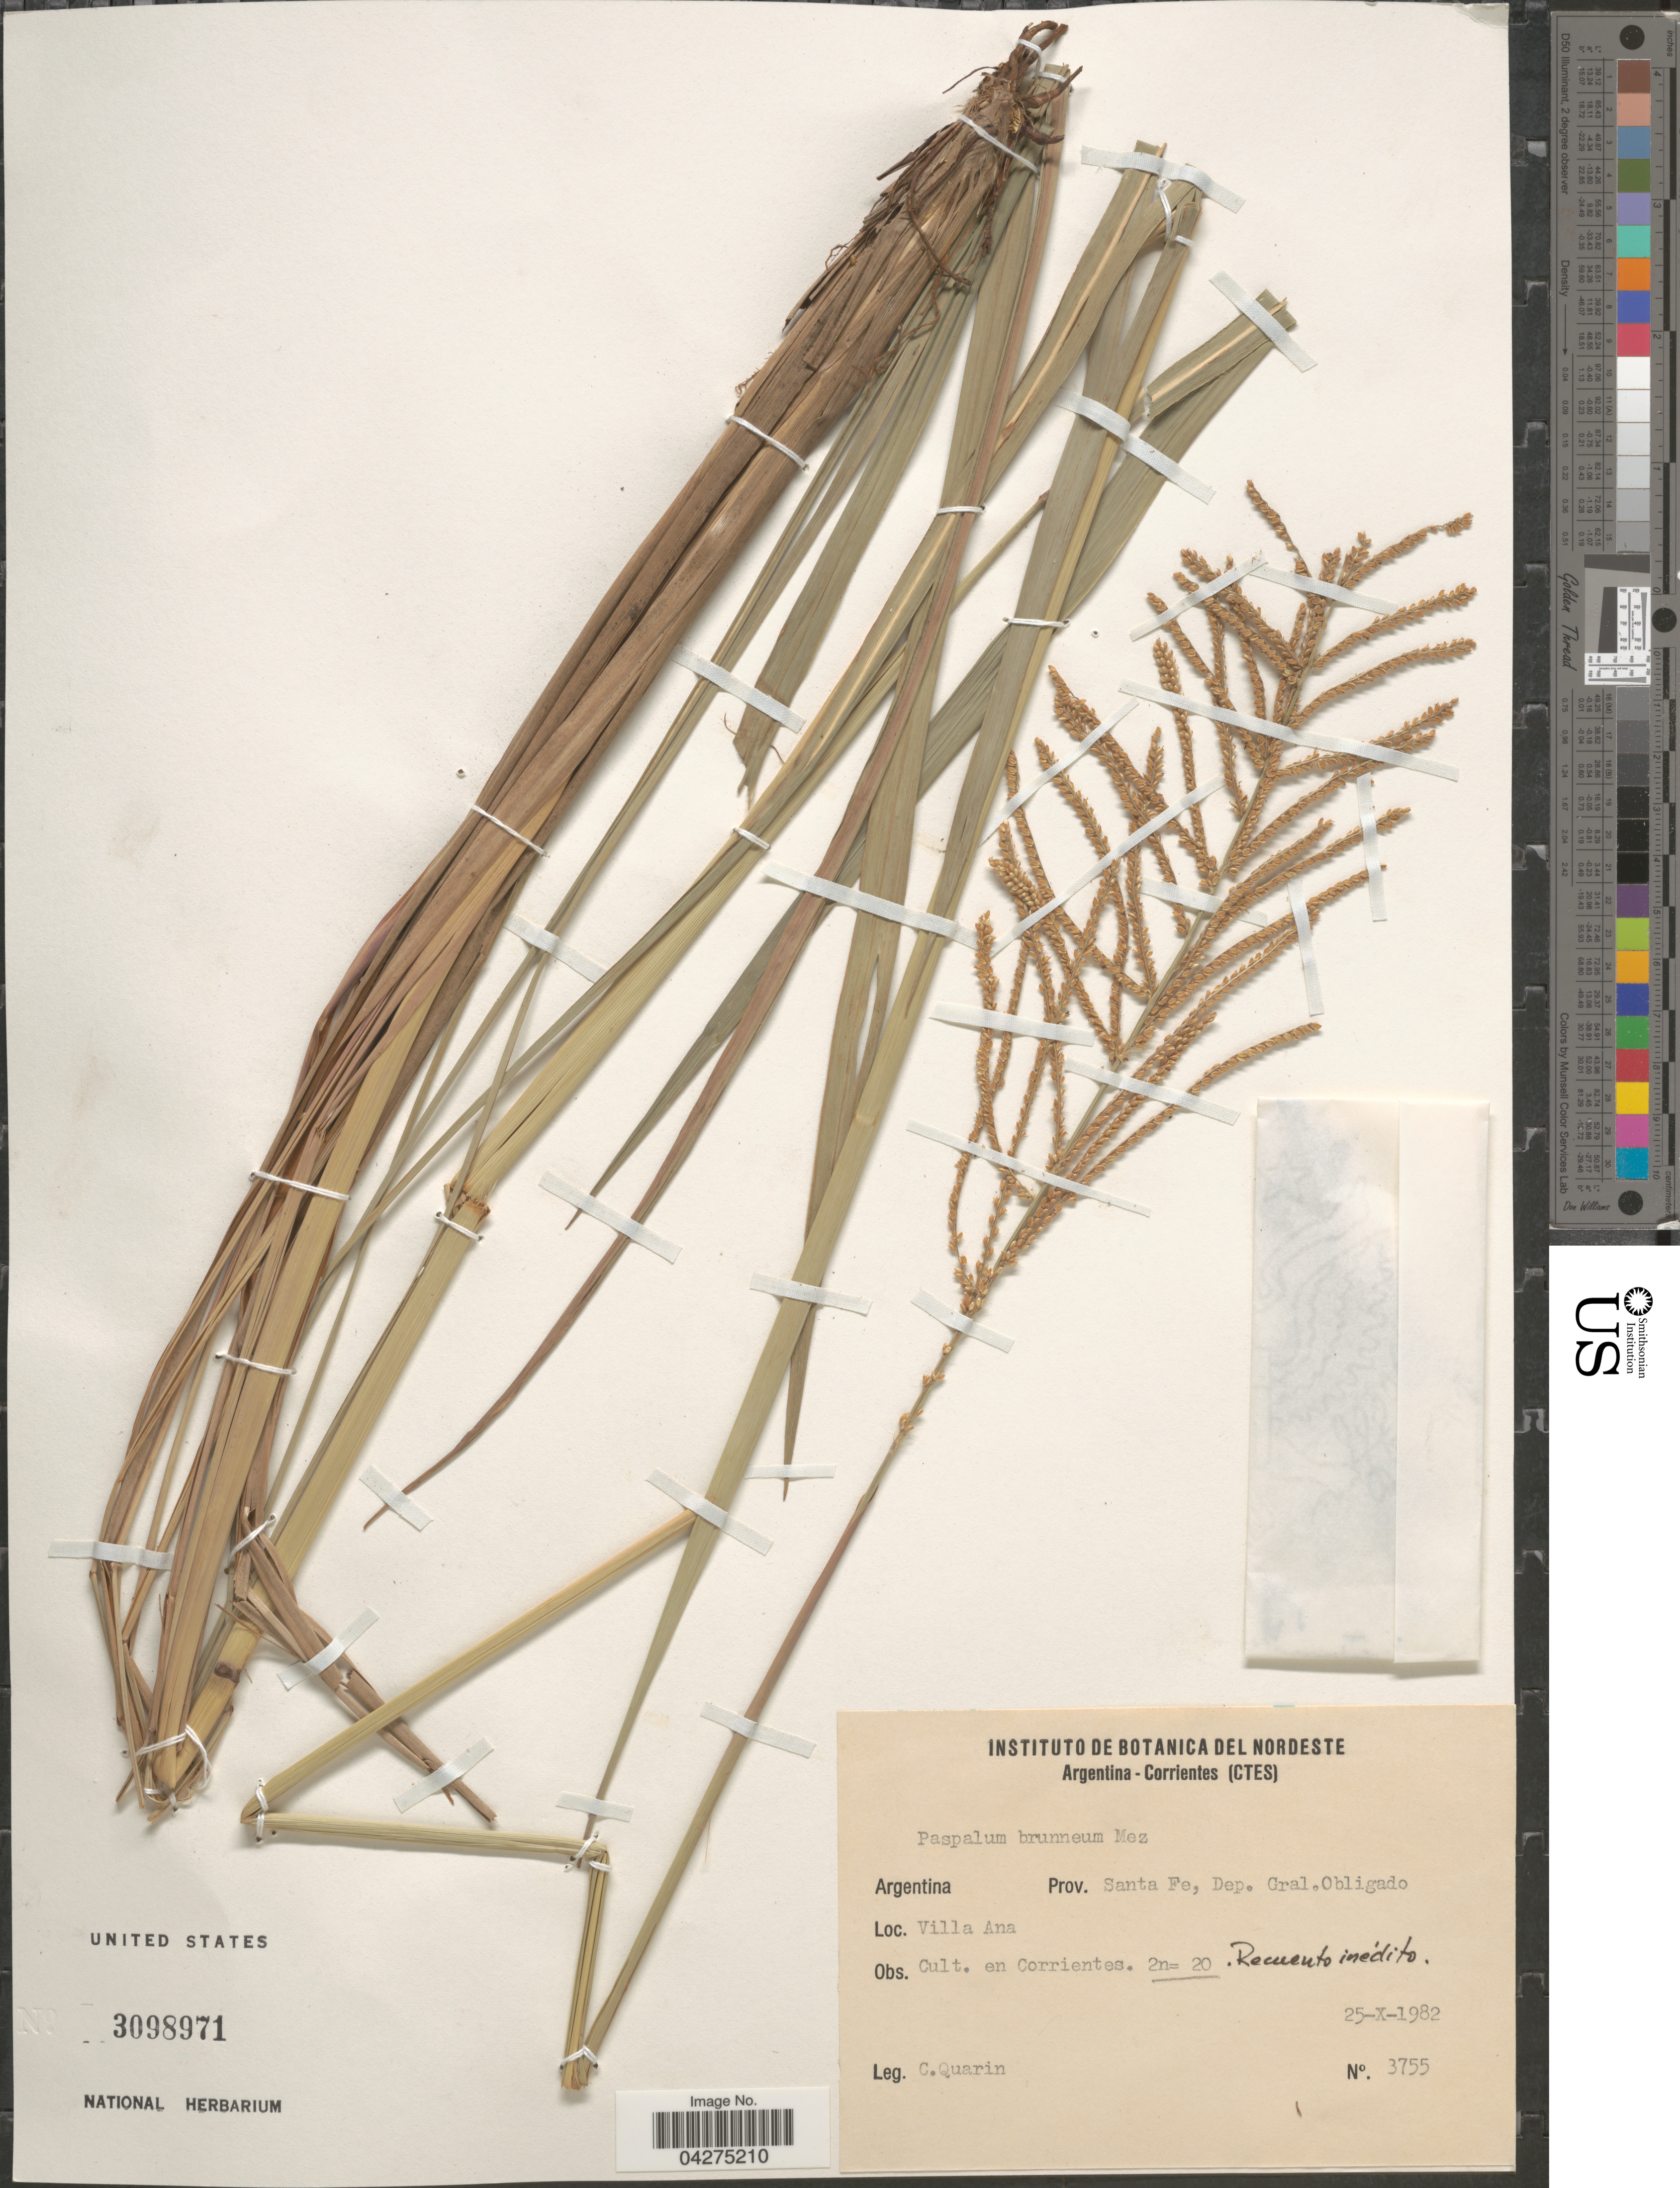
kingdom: Plantae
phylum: Tracheophyta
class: Liliopsida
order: Poales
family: Poaceae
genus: Paspalum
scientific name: Paspalum quarinii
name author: Morrone & Zuloaga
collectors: C. Quarin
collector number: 3755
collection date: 1982-10-25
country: Argentina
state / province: Corrientes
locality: En Corrientes.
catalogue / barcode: US 3098971